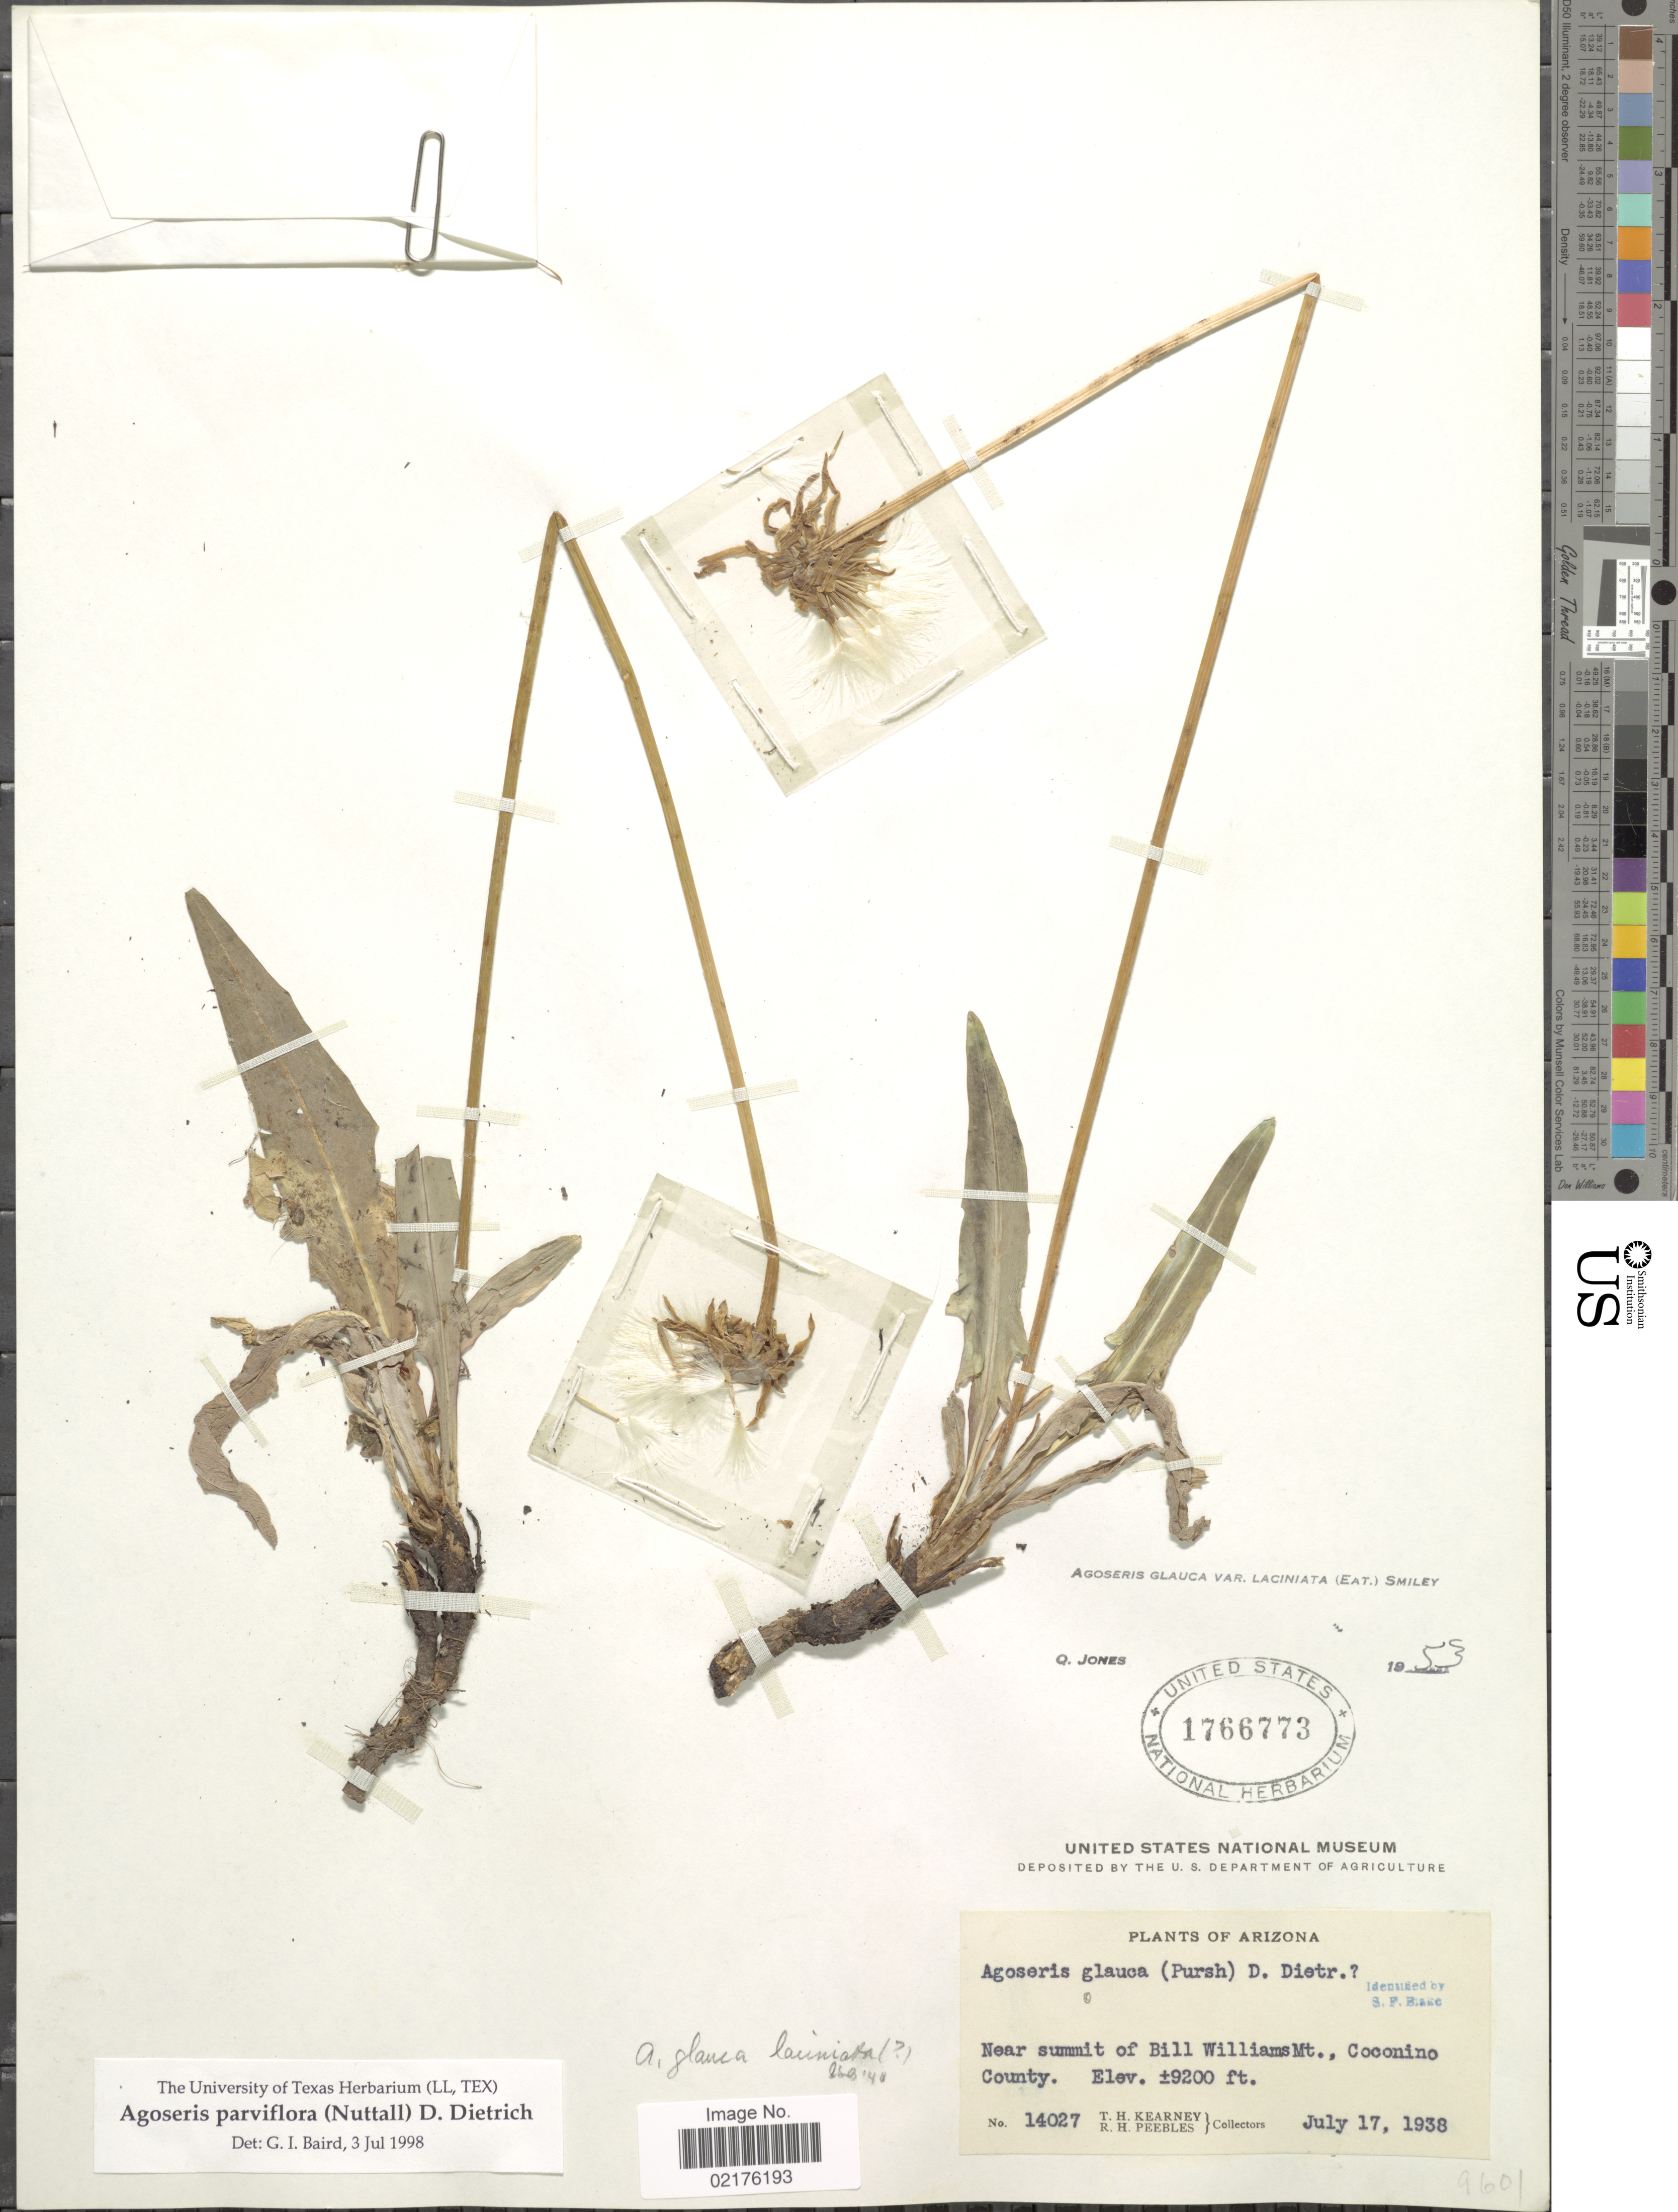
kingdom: Plantae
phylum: Tracheophyta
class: Magnoliopsida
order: Asterales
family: Asteraceae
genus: Agoseris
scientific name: Agoseris parviflora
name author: (Nutt.) D. Dietr.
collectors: T. H. Kearney & R. H. Peebles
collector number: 14027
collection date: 1938-07-17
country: United States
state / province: Arizona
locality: Near summit of Bill Williams Mt., Coconino County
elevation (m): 2804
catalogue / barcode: US 1766773